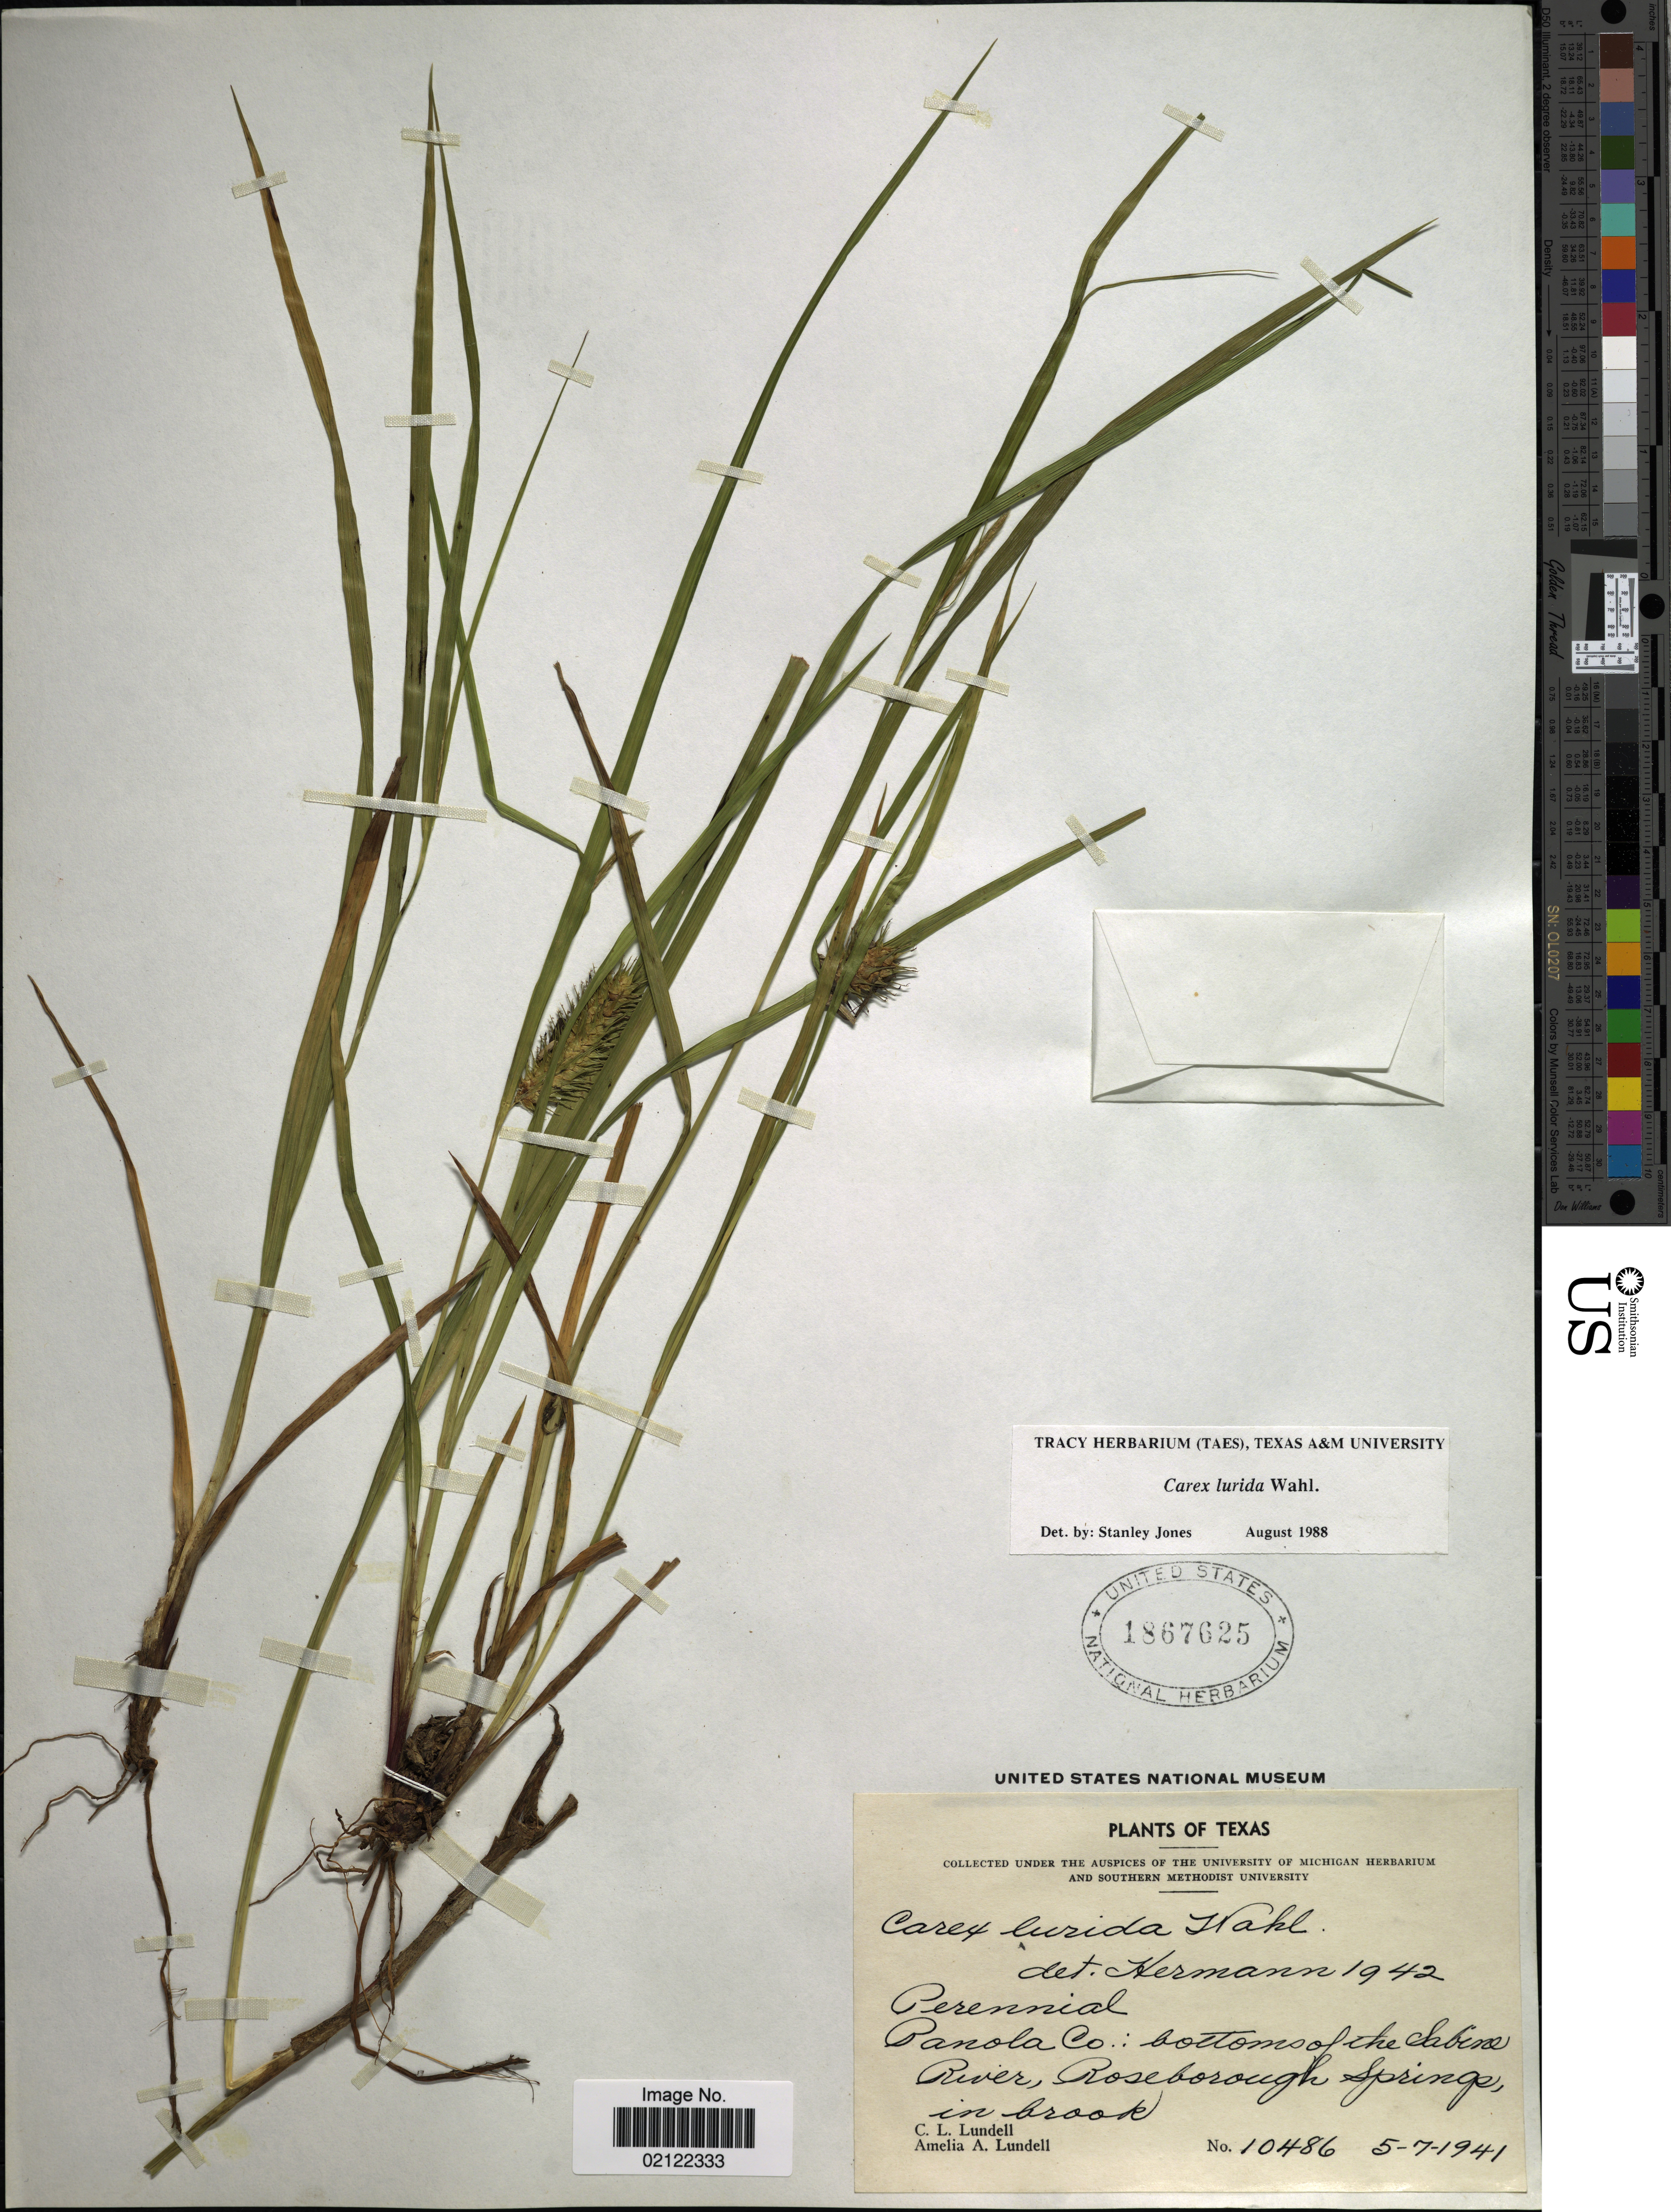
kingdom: Plantae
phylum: Tracheophyta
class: Liliopsida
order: Poales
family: Cyperaceae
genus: Carex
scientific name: Carex lurida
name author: Wahlenb.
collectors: C. L. Lundell & A. A. Lundell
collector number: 10486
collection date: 1941-05-07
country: United States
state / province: Texas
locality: Panola Co.: bottoms of the Sabine River, Roseborough Springs, in brook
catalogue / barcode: US 1867625